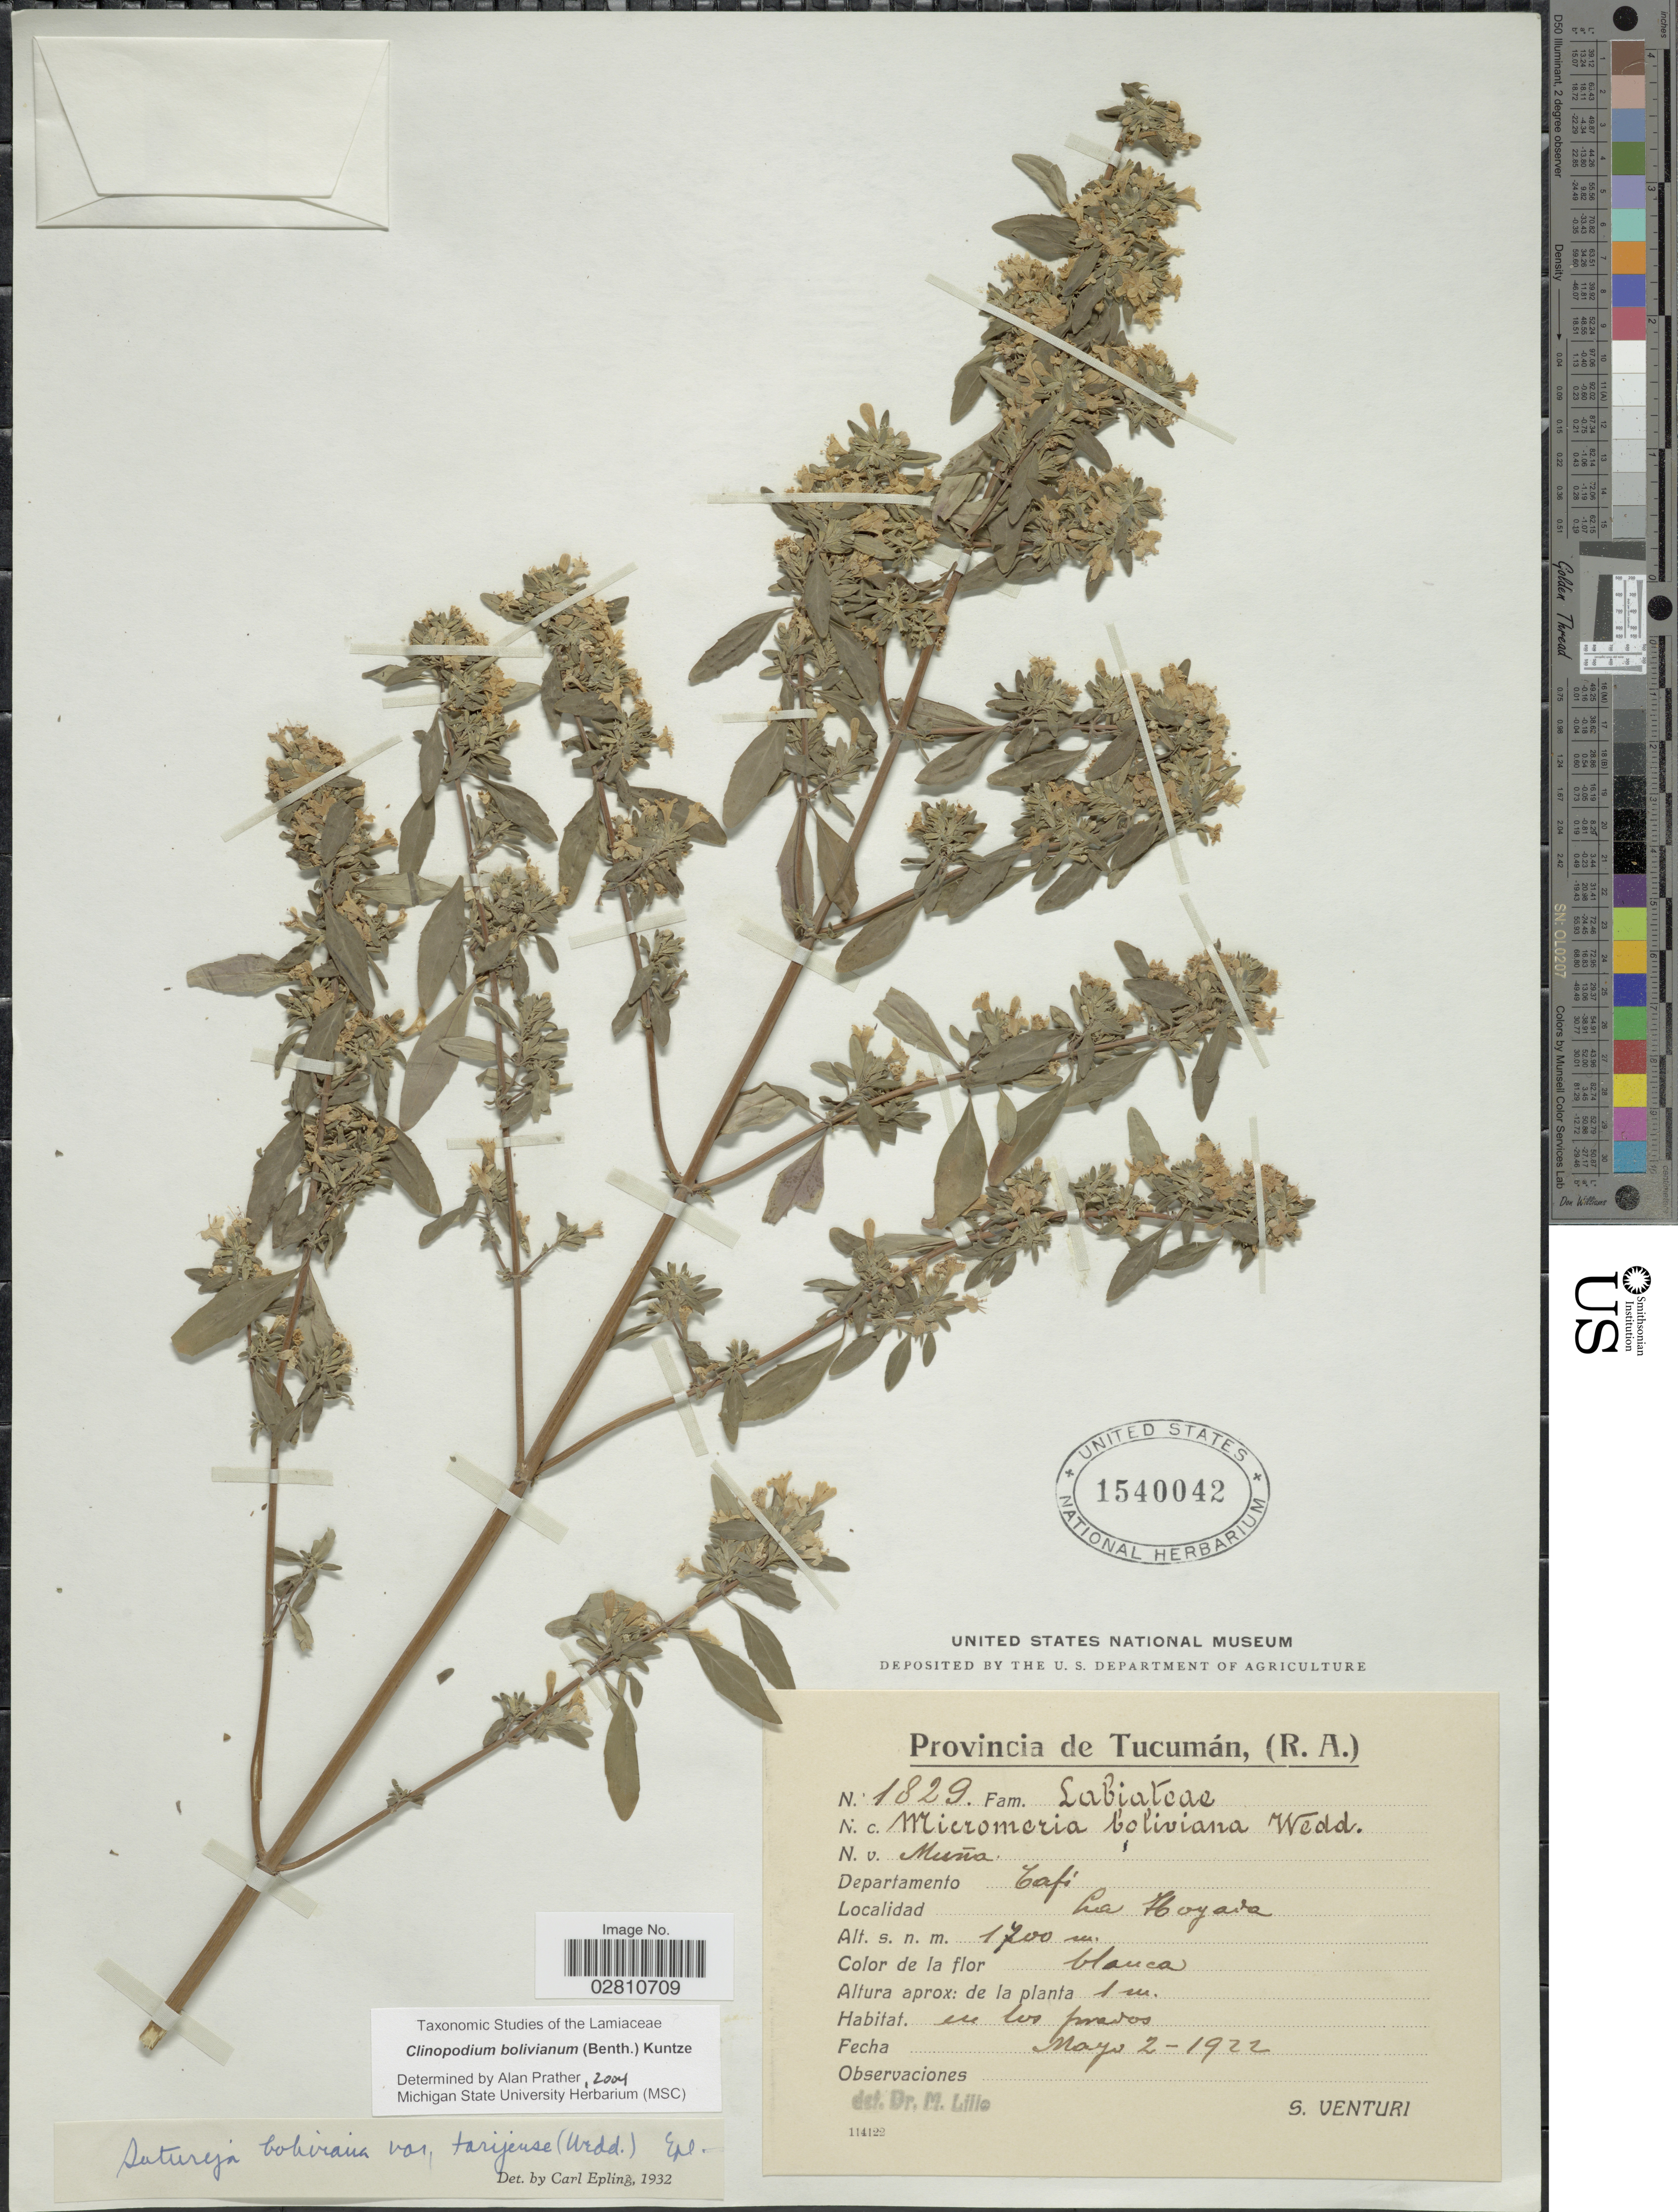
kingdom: Plantae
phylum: Tracheophyta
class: Magnoliopsida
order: Lamiales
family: Lamiaceae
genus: Clinopodium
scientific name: Clinopodium bolivianum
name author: (Benth.) Kuntze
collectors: S. Venturi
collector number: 1829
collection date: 1922-05-02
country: Argentina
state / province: Tucuman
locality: Provincia de Tucuman, (R.A.), Departamento Tafi, La Hoyada.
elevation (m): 1700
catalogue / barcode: US 1540042